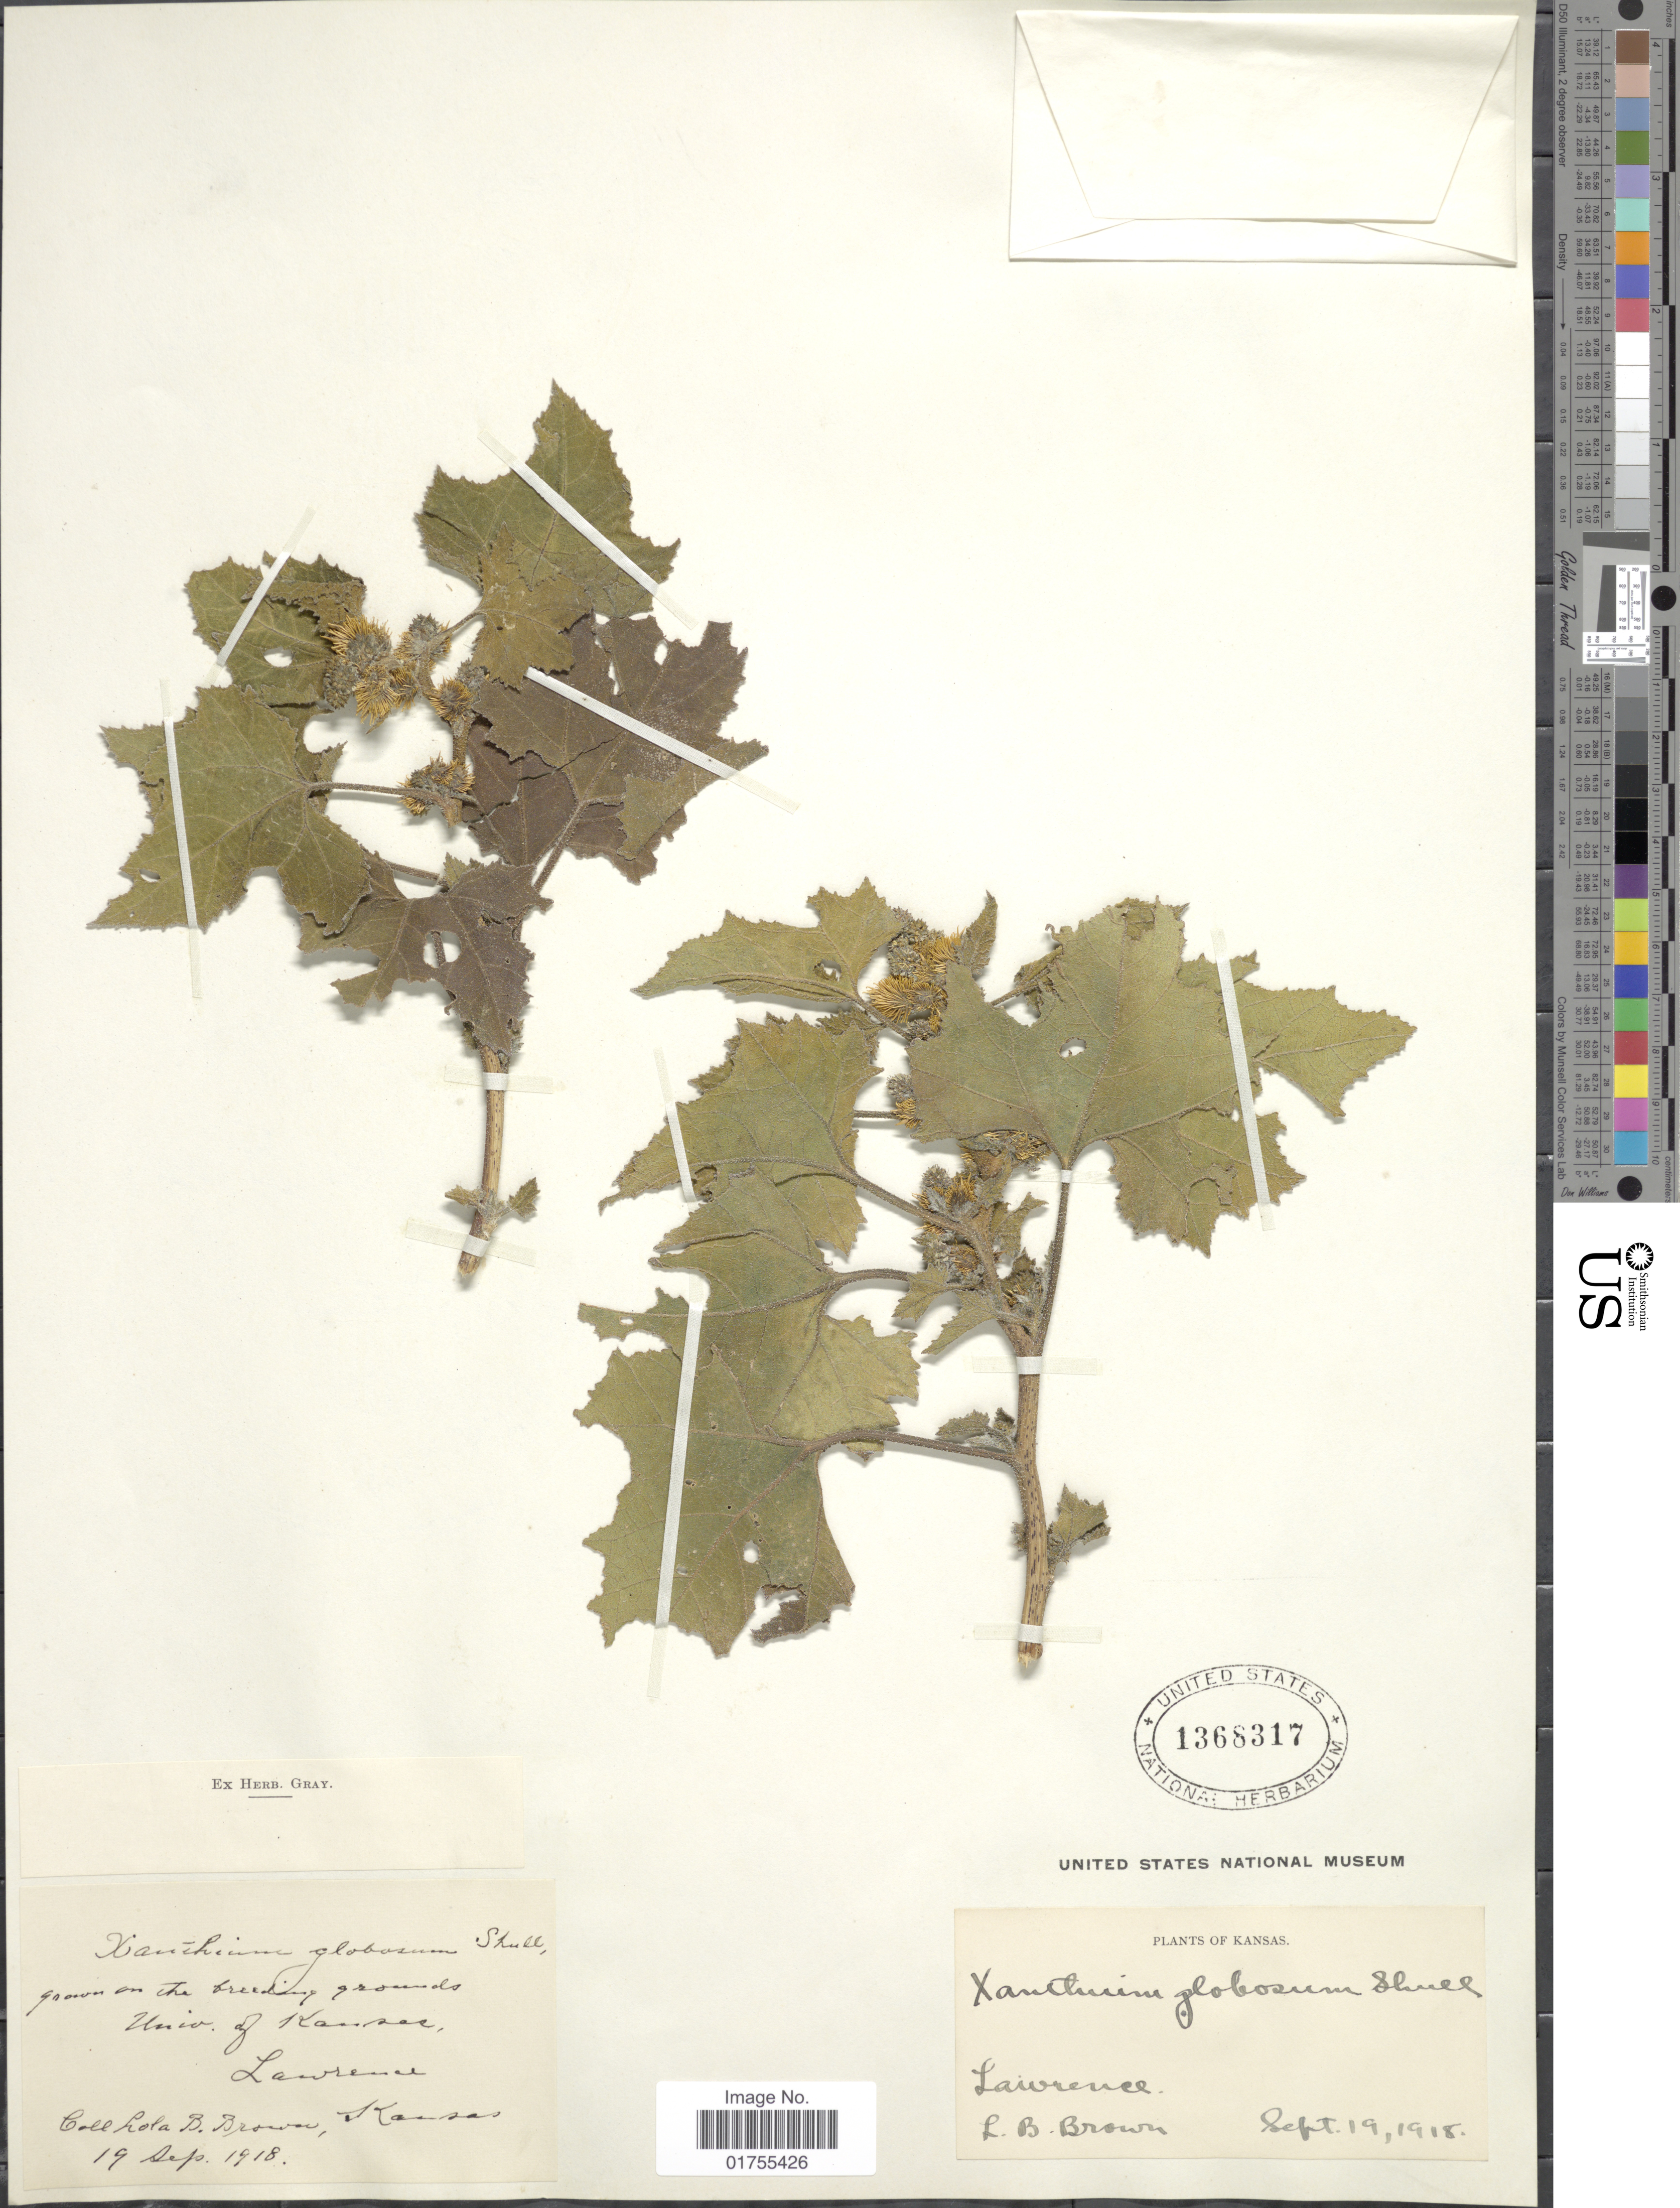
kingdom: Plantae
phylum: Tracheophyta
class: Magnoliopsida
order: Asterales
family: Asteraceae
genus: Xanthium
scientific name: Xanthium strumarium var. glabratum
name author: Mill.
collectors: L. Brown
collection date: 1918-09-19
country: United States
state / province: Kansas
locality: Grown on the breeding grounds, Univ. of Kansas, Lawrence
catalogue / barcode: US 1368317